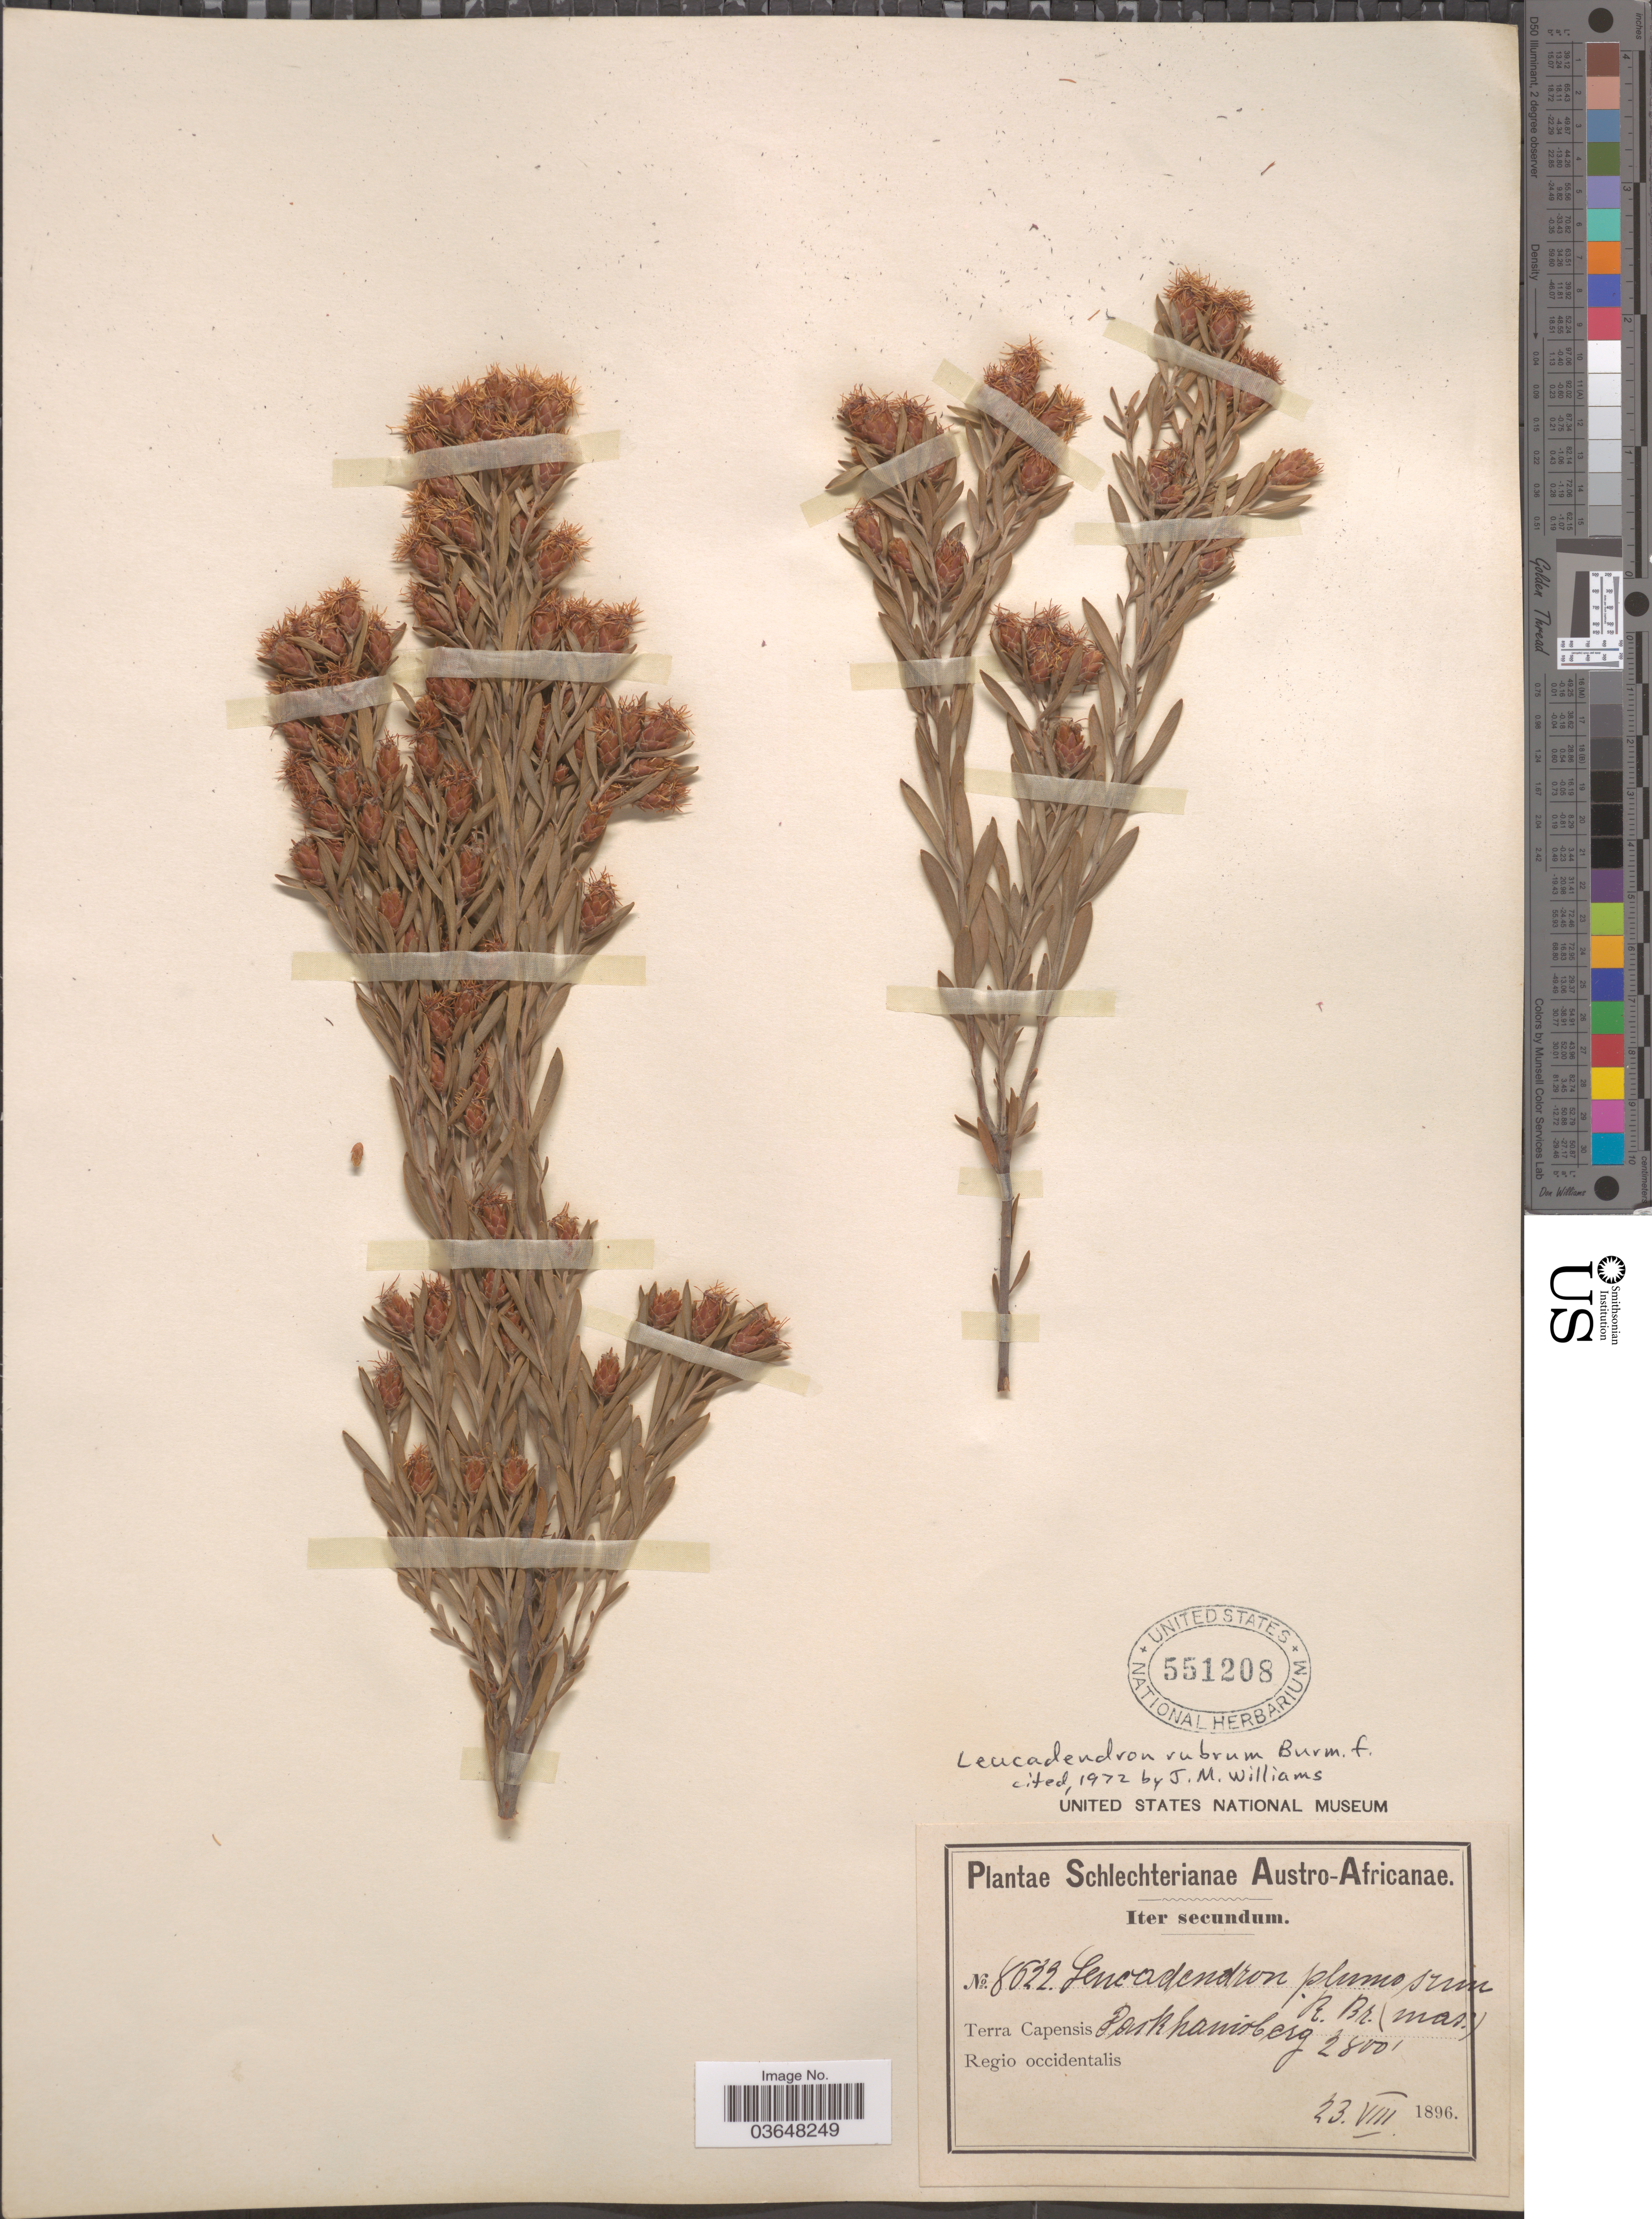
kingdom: Plantae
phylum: Tracheophyta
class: Magnoliopsida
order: Proteales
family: Proteaceae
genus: Leucadendron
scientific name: Leucadendron rubrum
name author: Burm. f.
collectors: Schlechter, --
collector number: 8622*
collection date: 1896-08-23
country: South Africa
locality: Austro-Africanae. Terra Capensis Regio occidentalis. Pakhuisberg.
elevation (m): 853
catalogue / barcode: US 551208